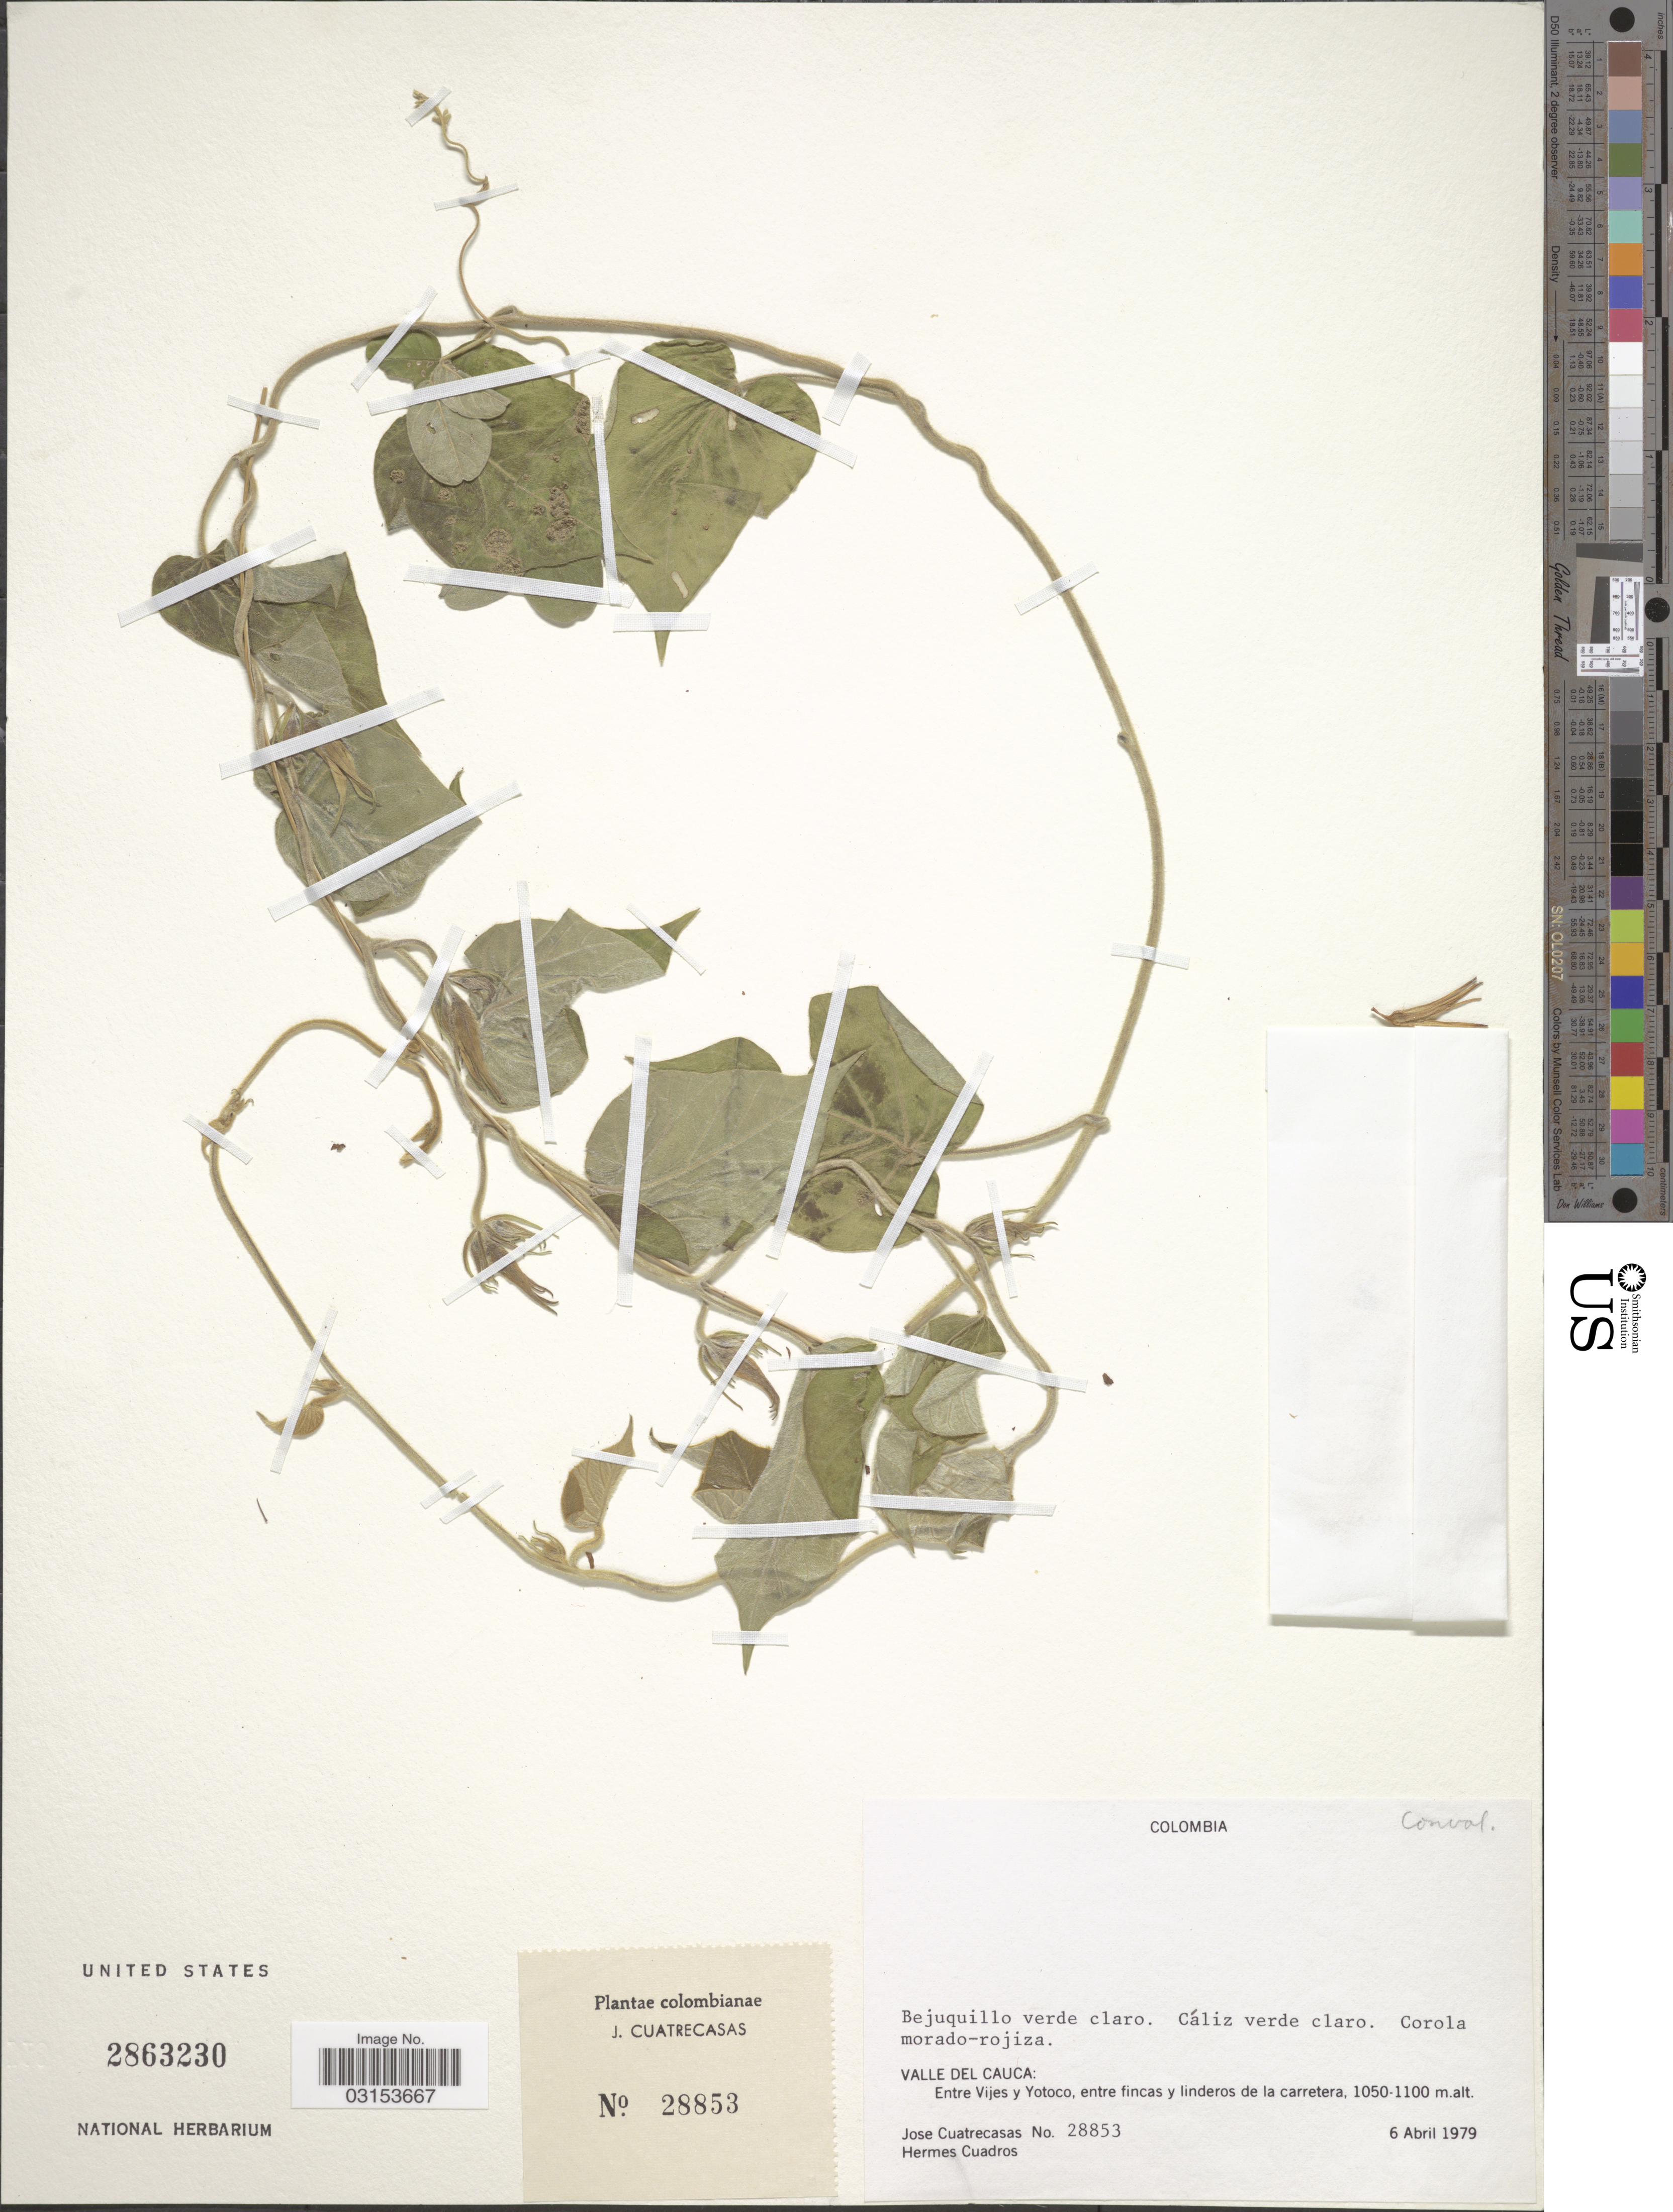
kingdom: Plantae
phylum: Tracheophyta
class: Magnoliopsida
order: Solanales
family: Convolvulaceae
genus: Ipomoea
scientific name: Ipomoea sp.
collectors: J. Cuatrecasas & H. Cuadros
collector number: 28853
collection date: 1979-04-06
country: Colombia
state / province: Valle del Cauca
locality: Entre Vijes y Yotoco, entre fincas y linderos de la carretera. Bejuquillo verde claro. Cáliz verde claro.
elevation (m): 1050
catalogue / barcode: US 2863230